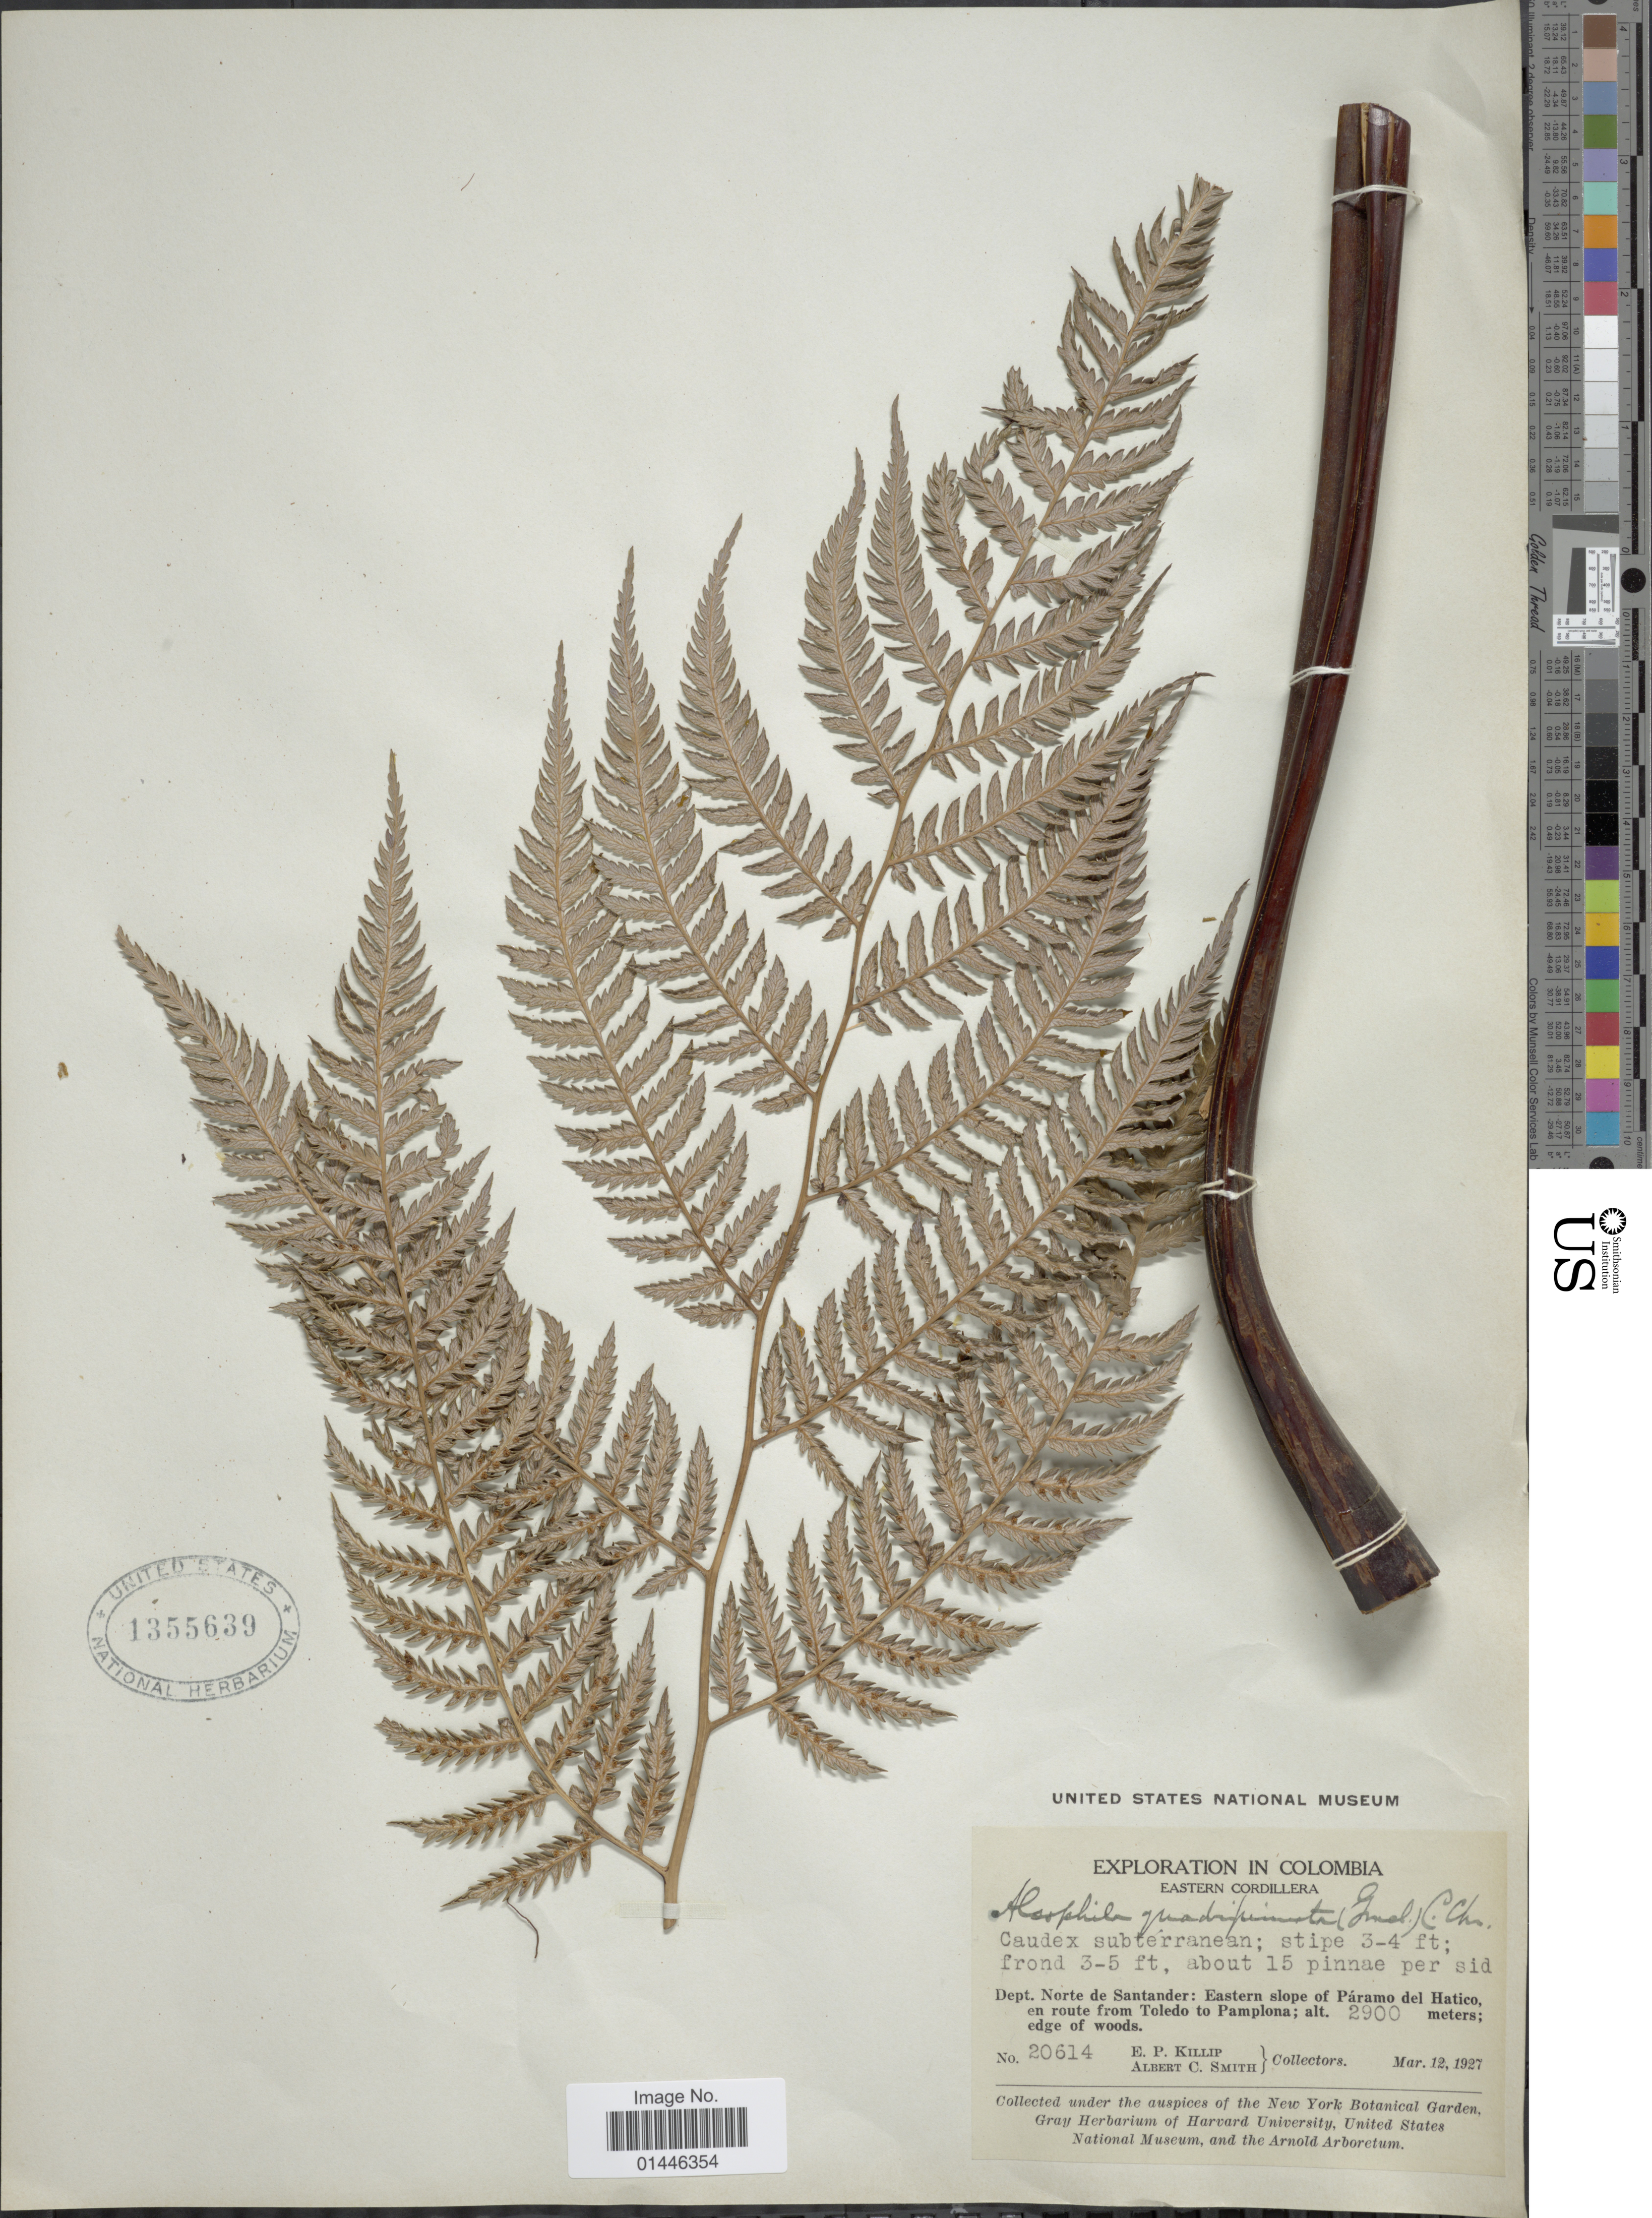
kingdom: Plantae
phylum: Tracheophyta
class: Polypodiopsida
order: Cyatheales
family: Dicksoniaceae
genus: Lophosoria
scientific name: Lophosoria quadripinnata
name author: (J.F. Gmel.) C. Chr.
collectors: E. P. Killip & A. C. Smith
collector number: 20614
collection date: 1927-03-12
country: Colombia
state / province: Norte de Santander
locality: Eastern slope of Páramo del Hatico, en route from Toledo to Pamplona. Eastern Cordillera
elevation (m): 2900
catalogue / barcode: US 1355639